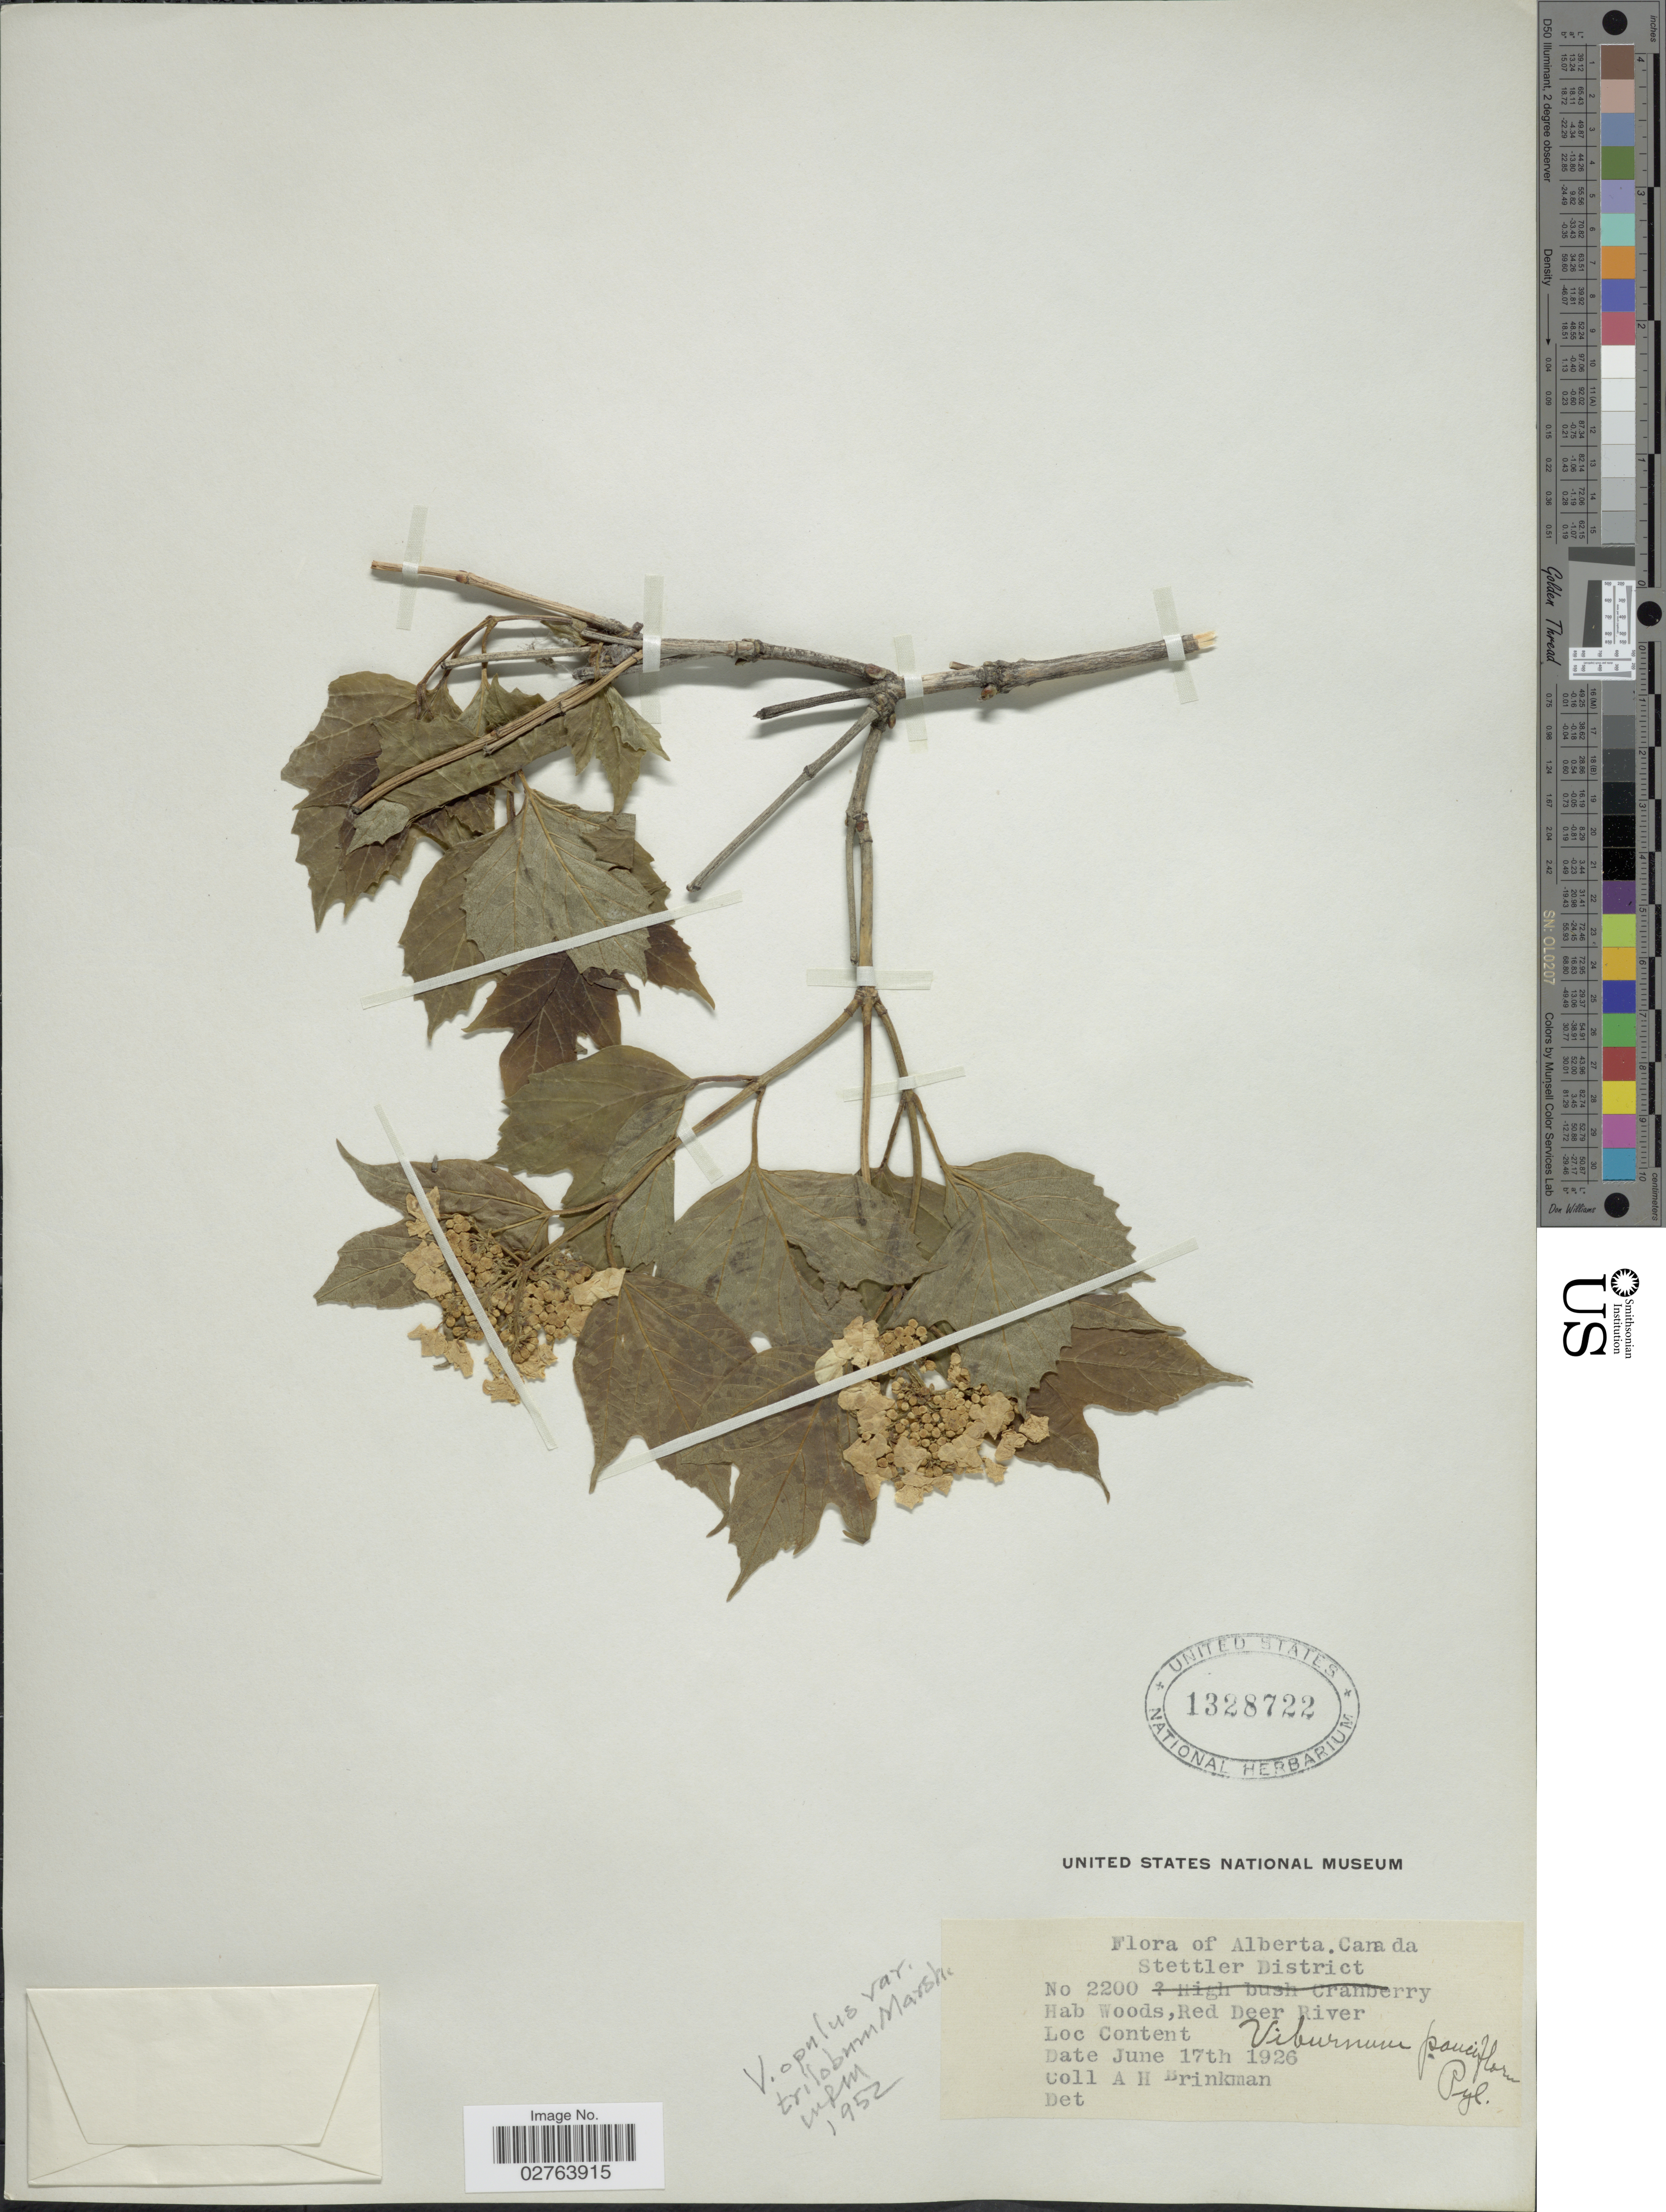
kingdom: Plantae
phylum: Tracheophyta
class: Magnoliopsida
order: Dipsacales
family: Viburnaceae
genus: Viburnum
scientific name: Viburnum opulus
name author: L.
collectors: A. Brinkman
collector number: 2200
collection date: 1926-06-17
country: Canada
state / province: Alberta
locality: Stettler District. Red Deer River. Content.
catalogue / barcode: US 1328722